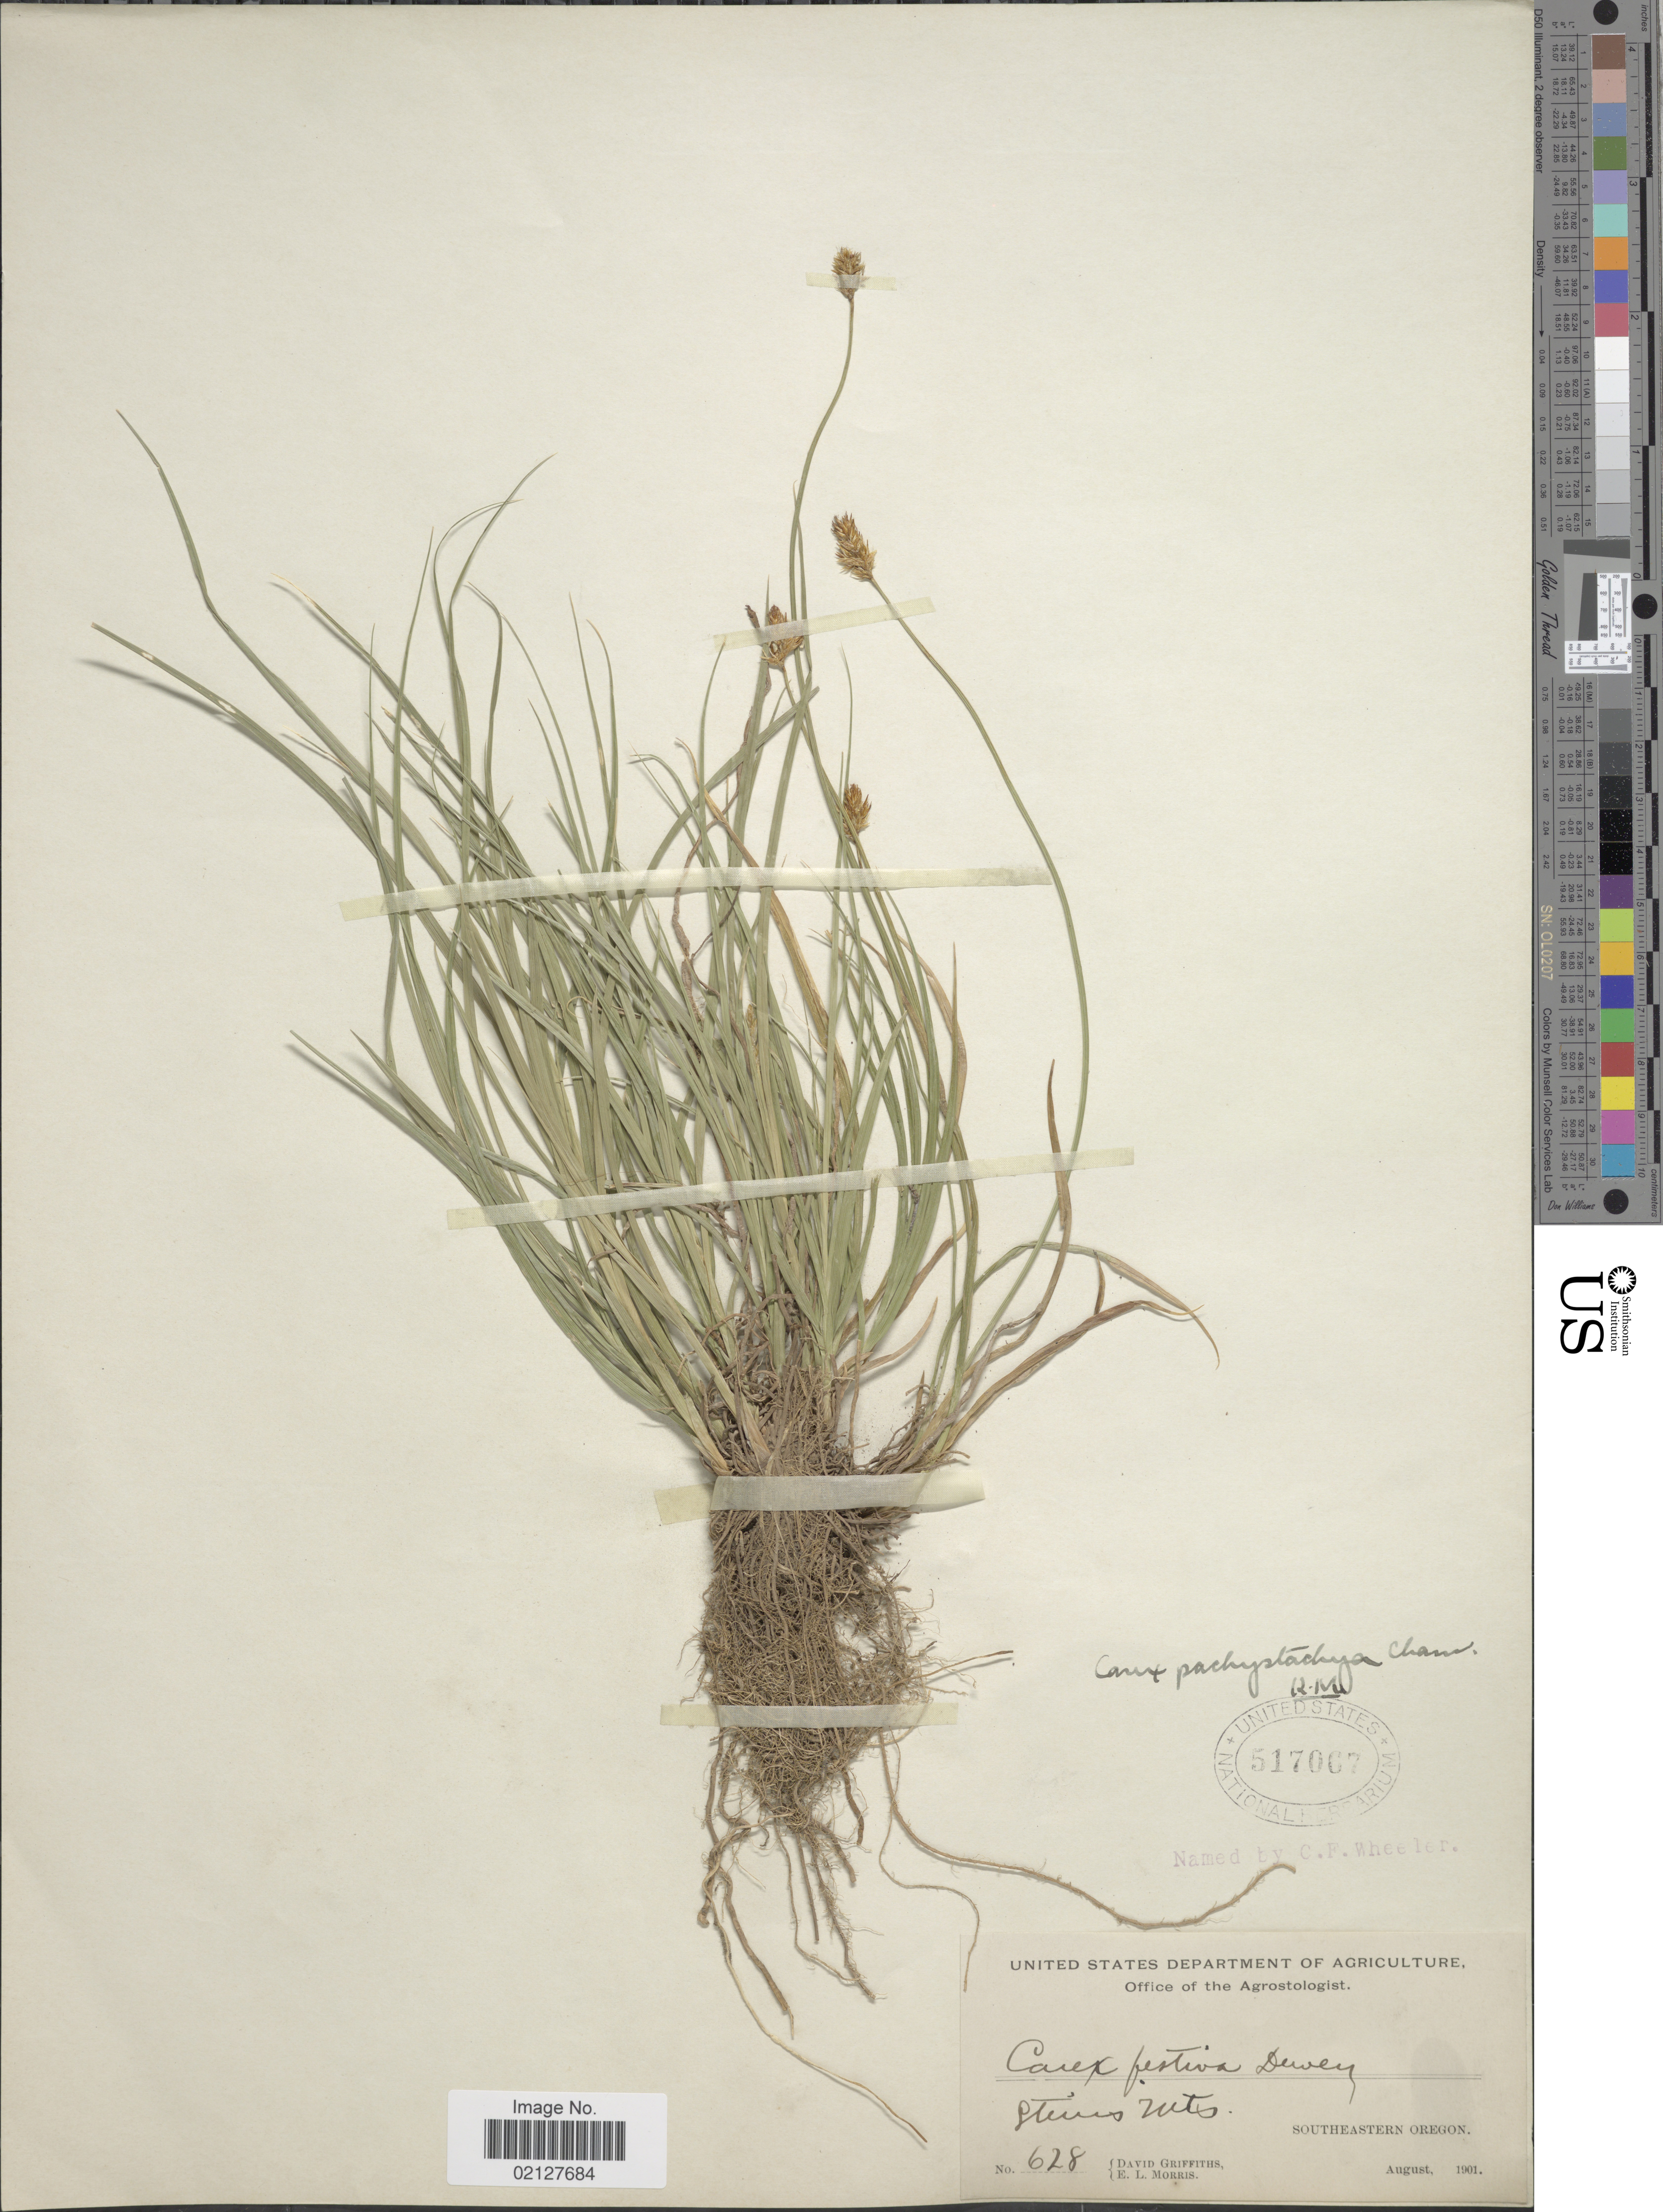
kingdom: Plantae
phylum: Tracheophyta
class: Liliopsida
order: Poales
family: Cyperaceae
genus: Carex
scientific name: Carex pachystachya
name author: Cham. ex Steud.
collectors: D. Griffiths & E. Morris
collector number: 628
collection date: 1901-08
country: United States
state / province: Oregon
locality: Stenis Mts. Southeastern Oregon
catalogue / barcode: US 517067